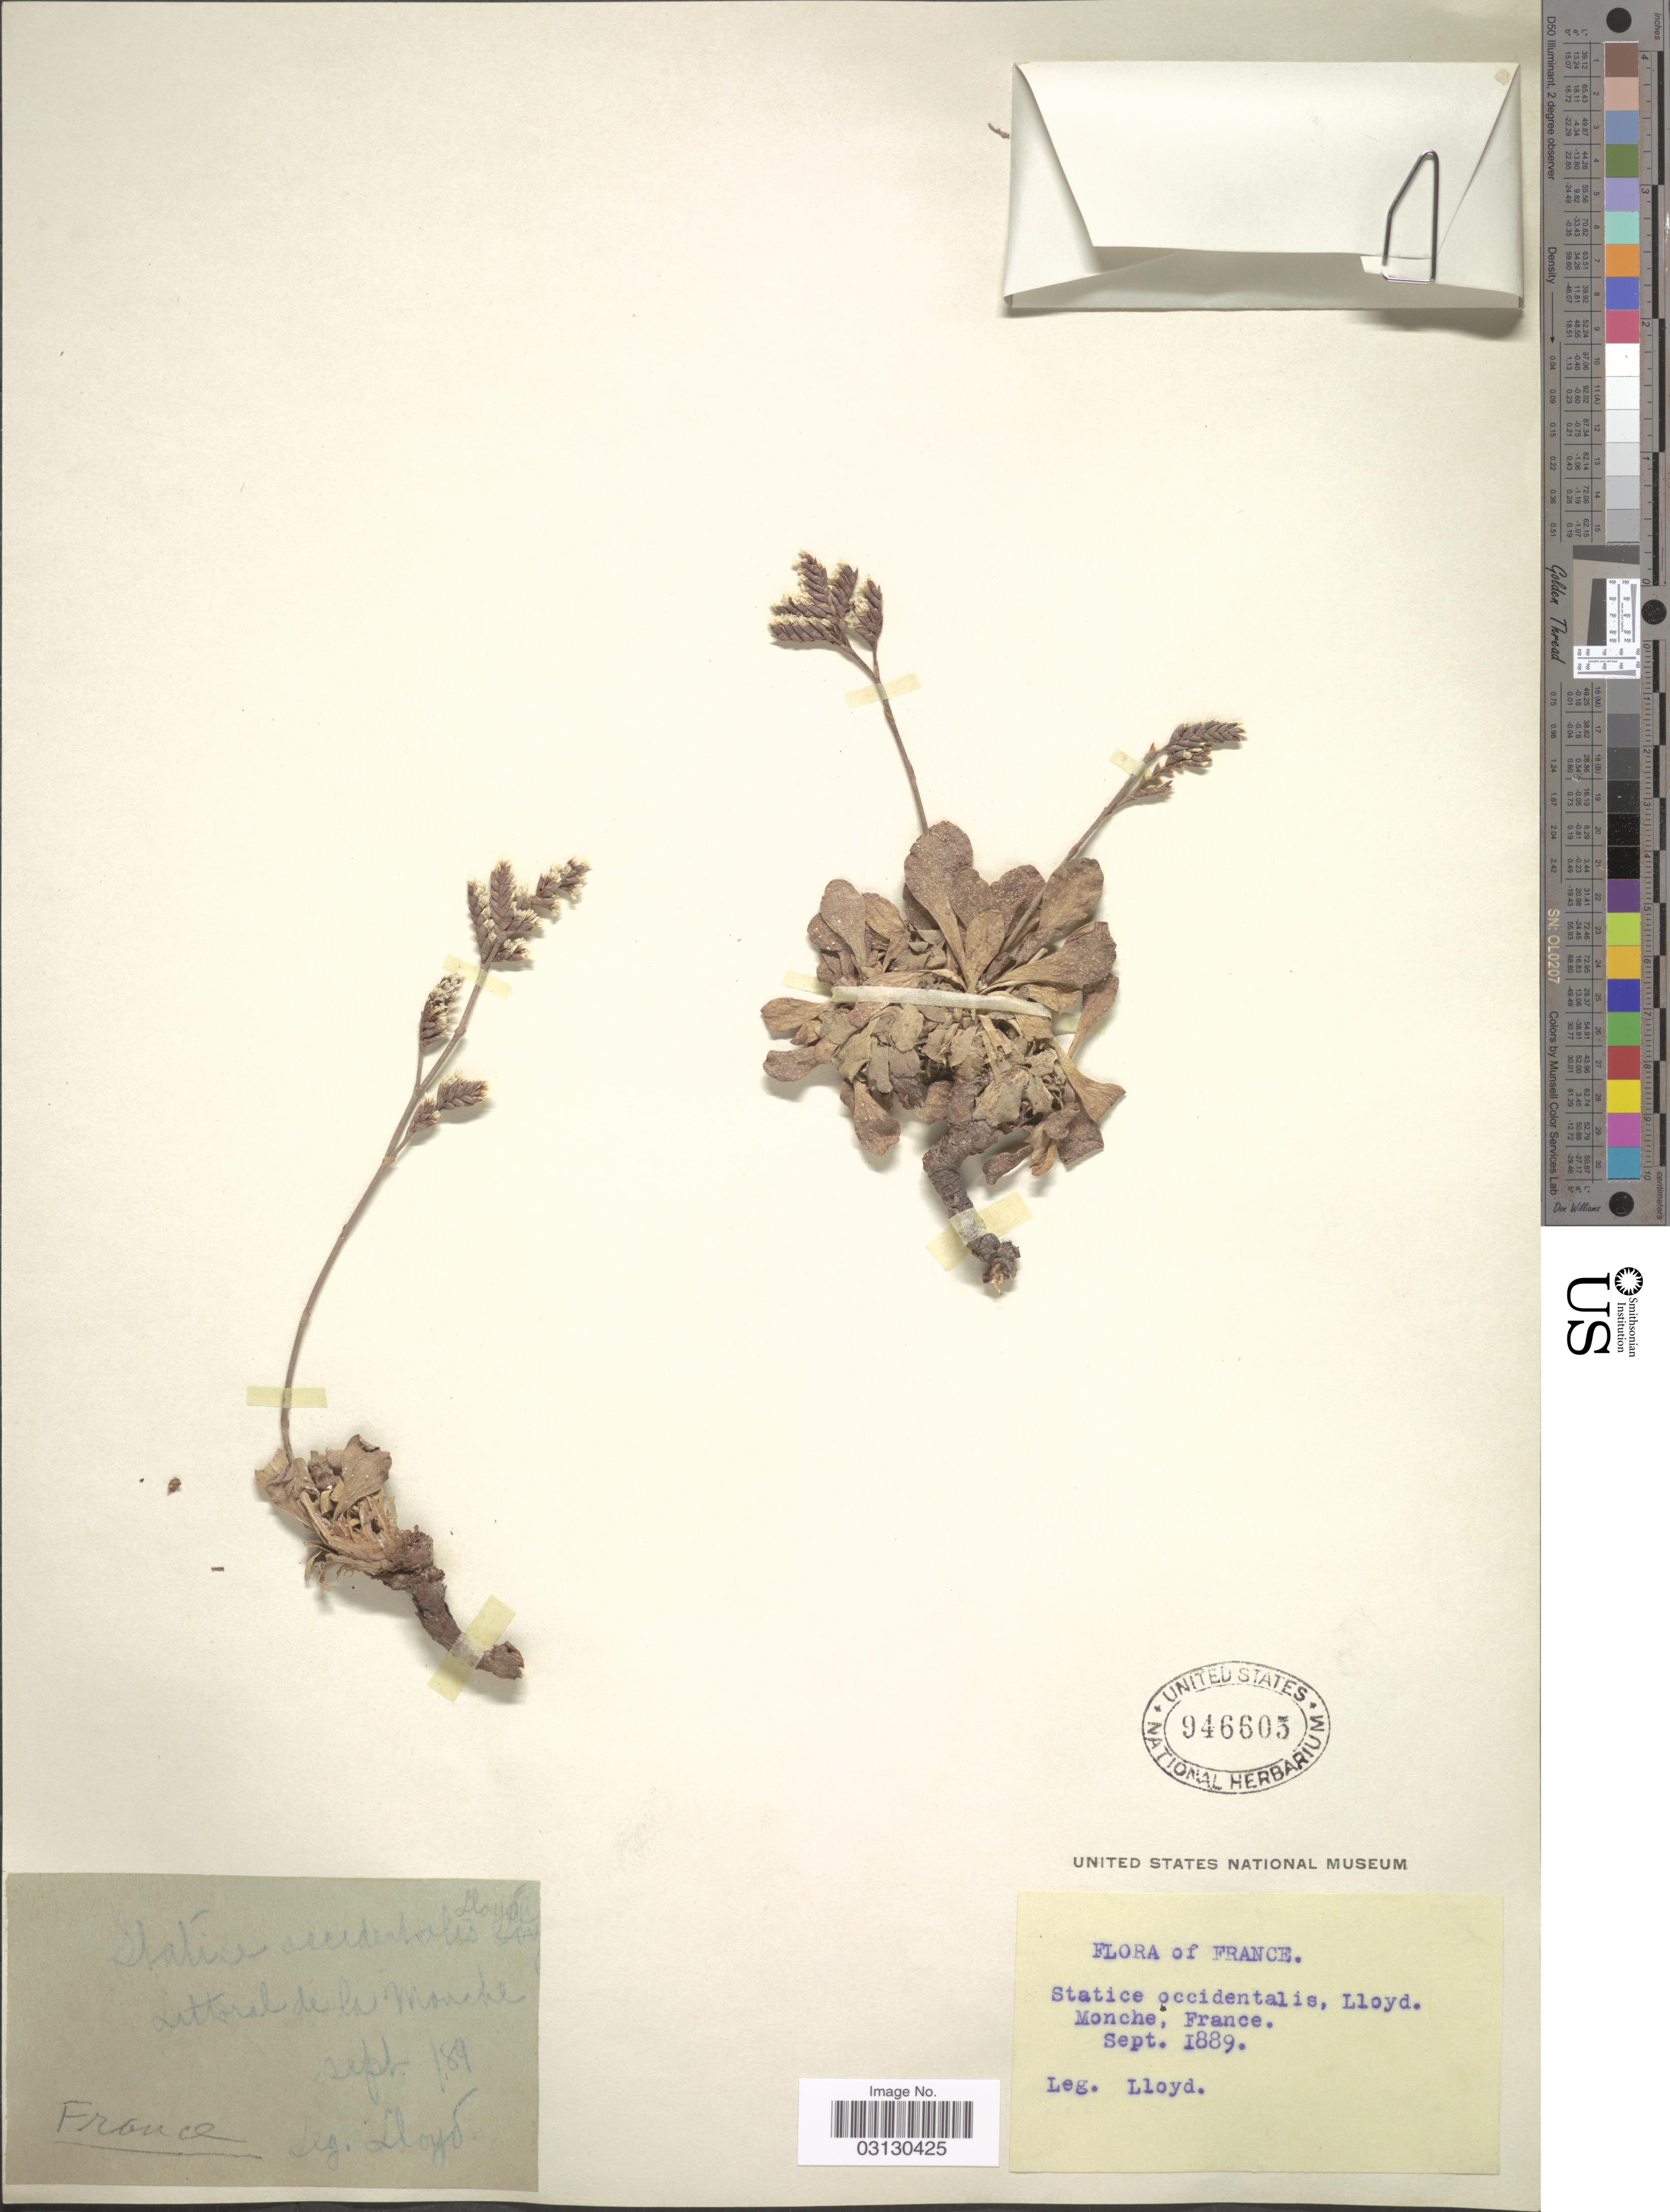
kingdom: Plantae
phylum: Tracheophyta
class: Magnoliopsida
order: Caryophyllales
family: Plumbaginaceae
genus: Limonium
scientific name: Limonium occidentale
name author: (J. Lloyd) Kuntze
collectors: -- Lloyd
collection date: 1889-09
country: France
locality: Statice occidentalis. Monche.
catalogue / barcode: US 946605